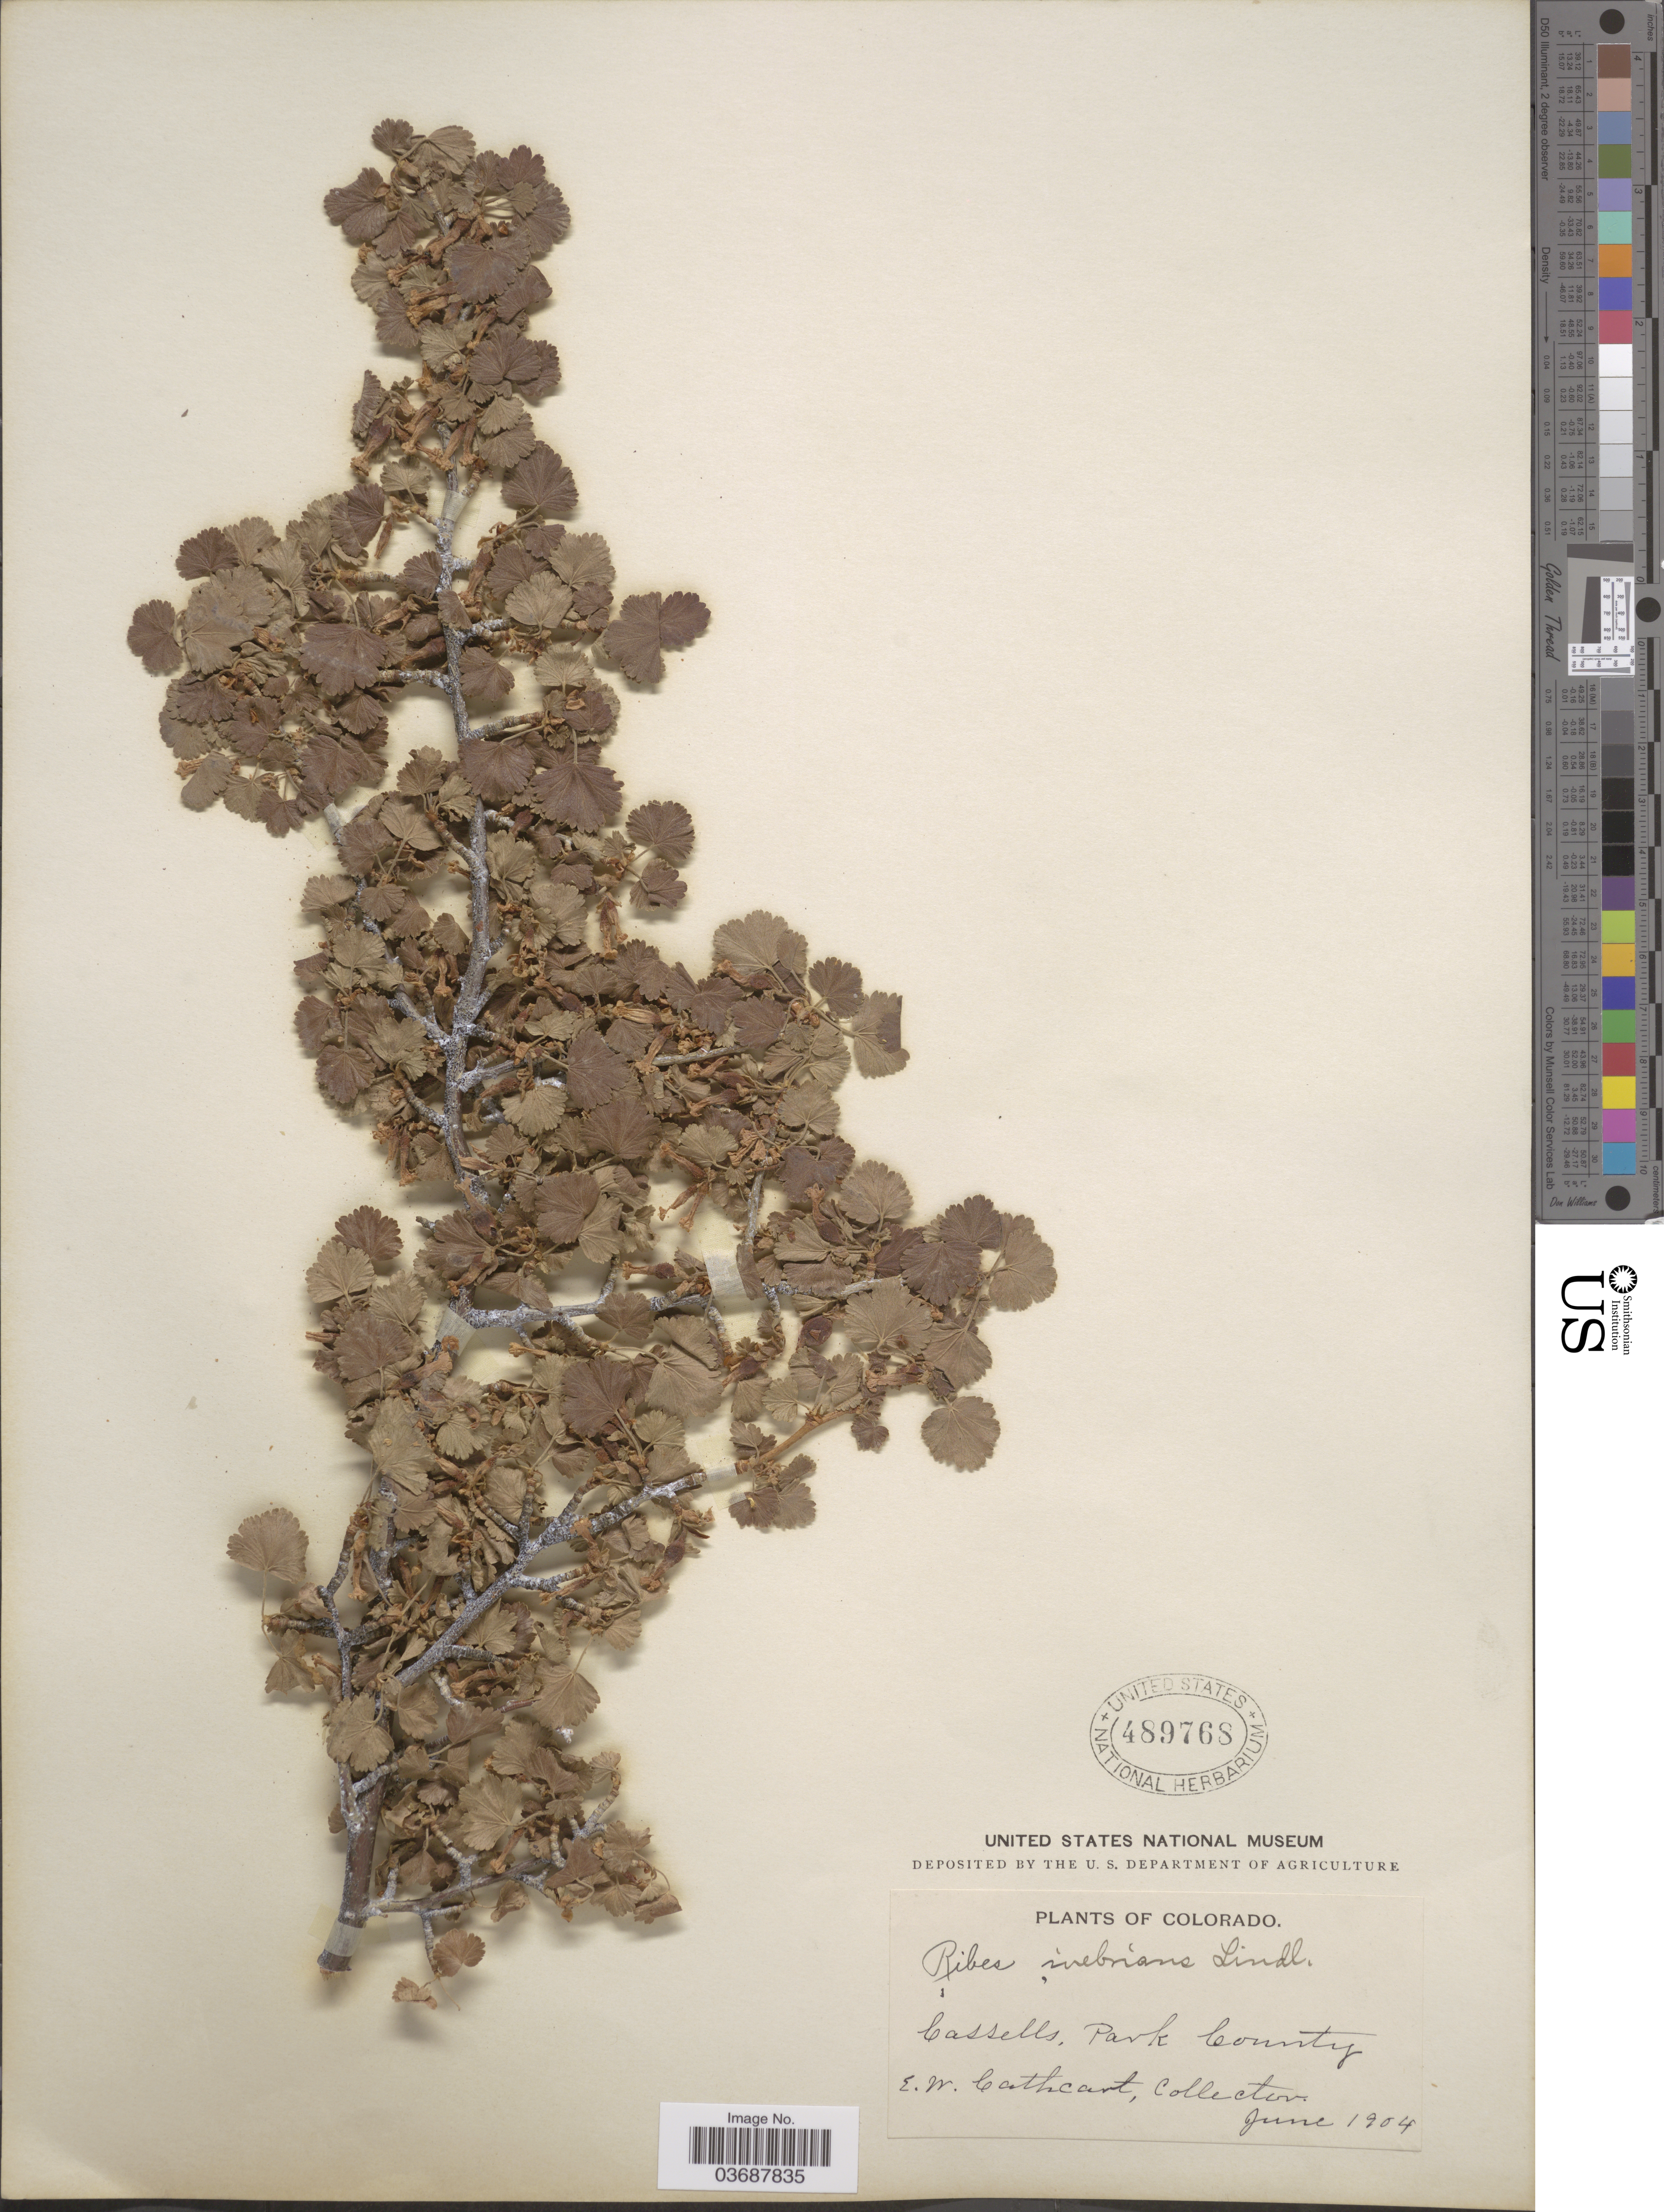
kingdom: Plantae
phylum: Tracheophyta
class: Magnoliopsida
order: Saxifragales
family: Grossulariaceae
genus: Ribes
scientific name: Ribes inebrians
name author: Lindl.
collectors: E. Cathcart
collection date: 1904-06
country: United States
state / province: Colorado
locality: Cassells, Park County.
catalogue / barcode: US 489768